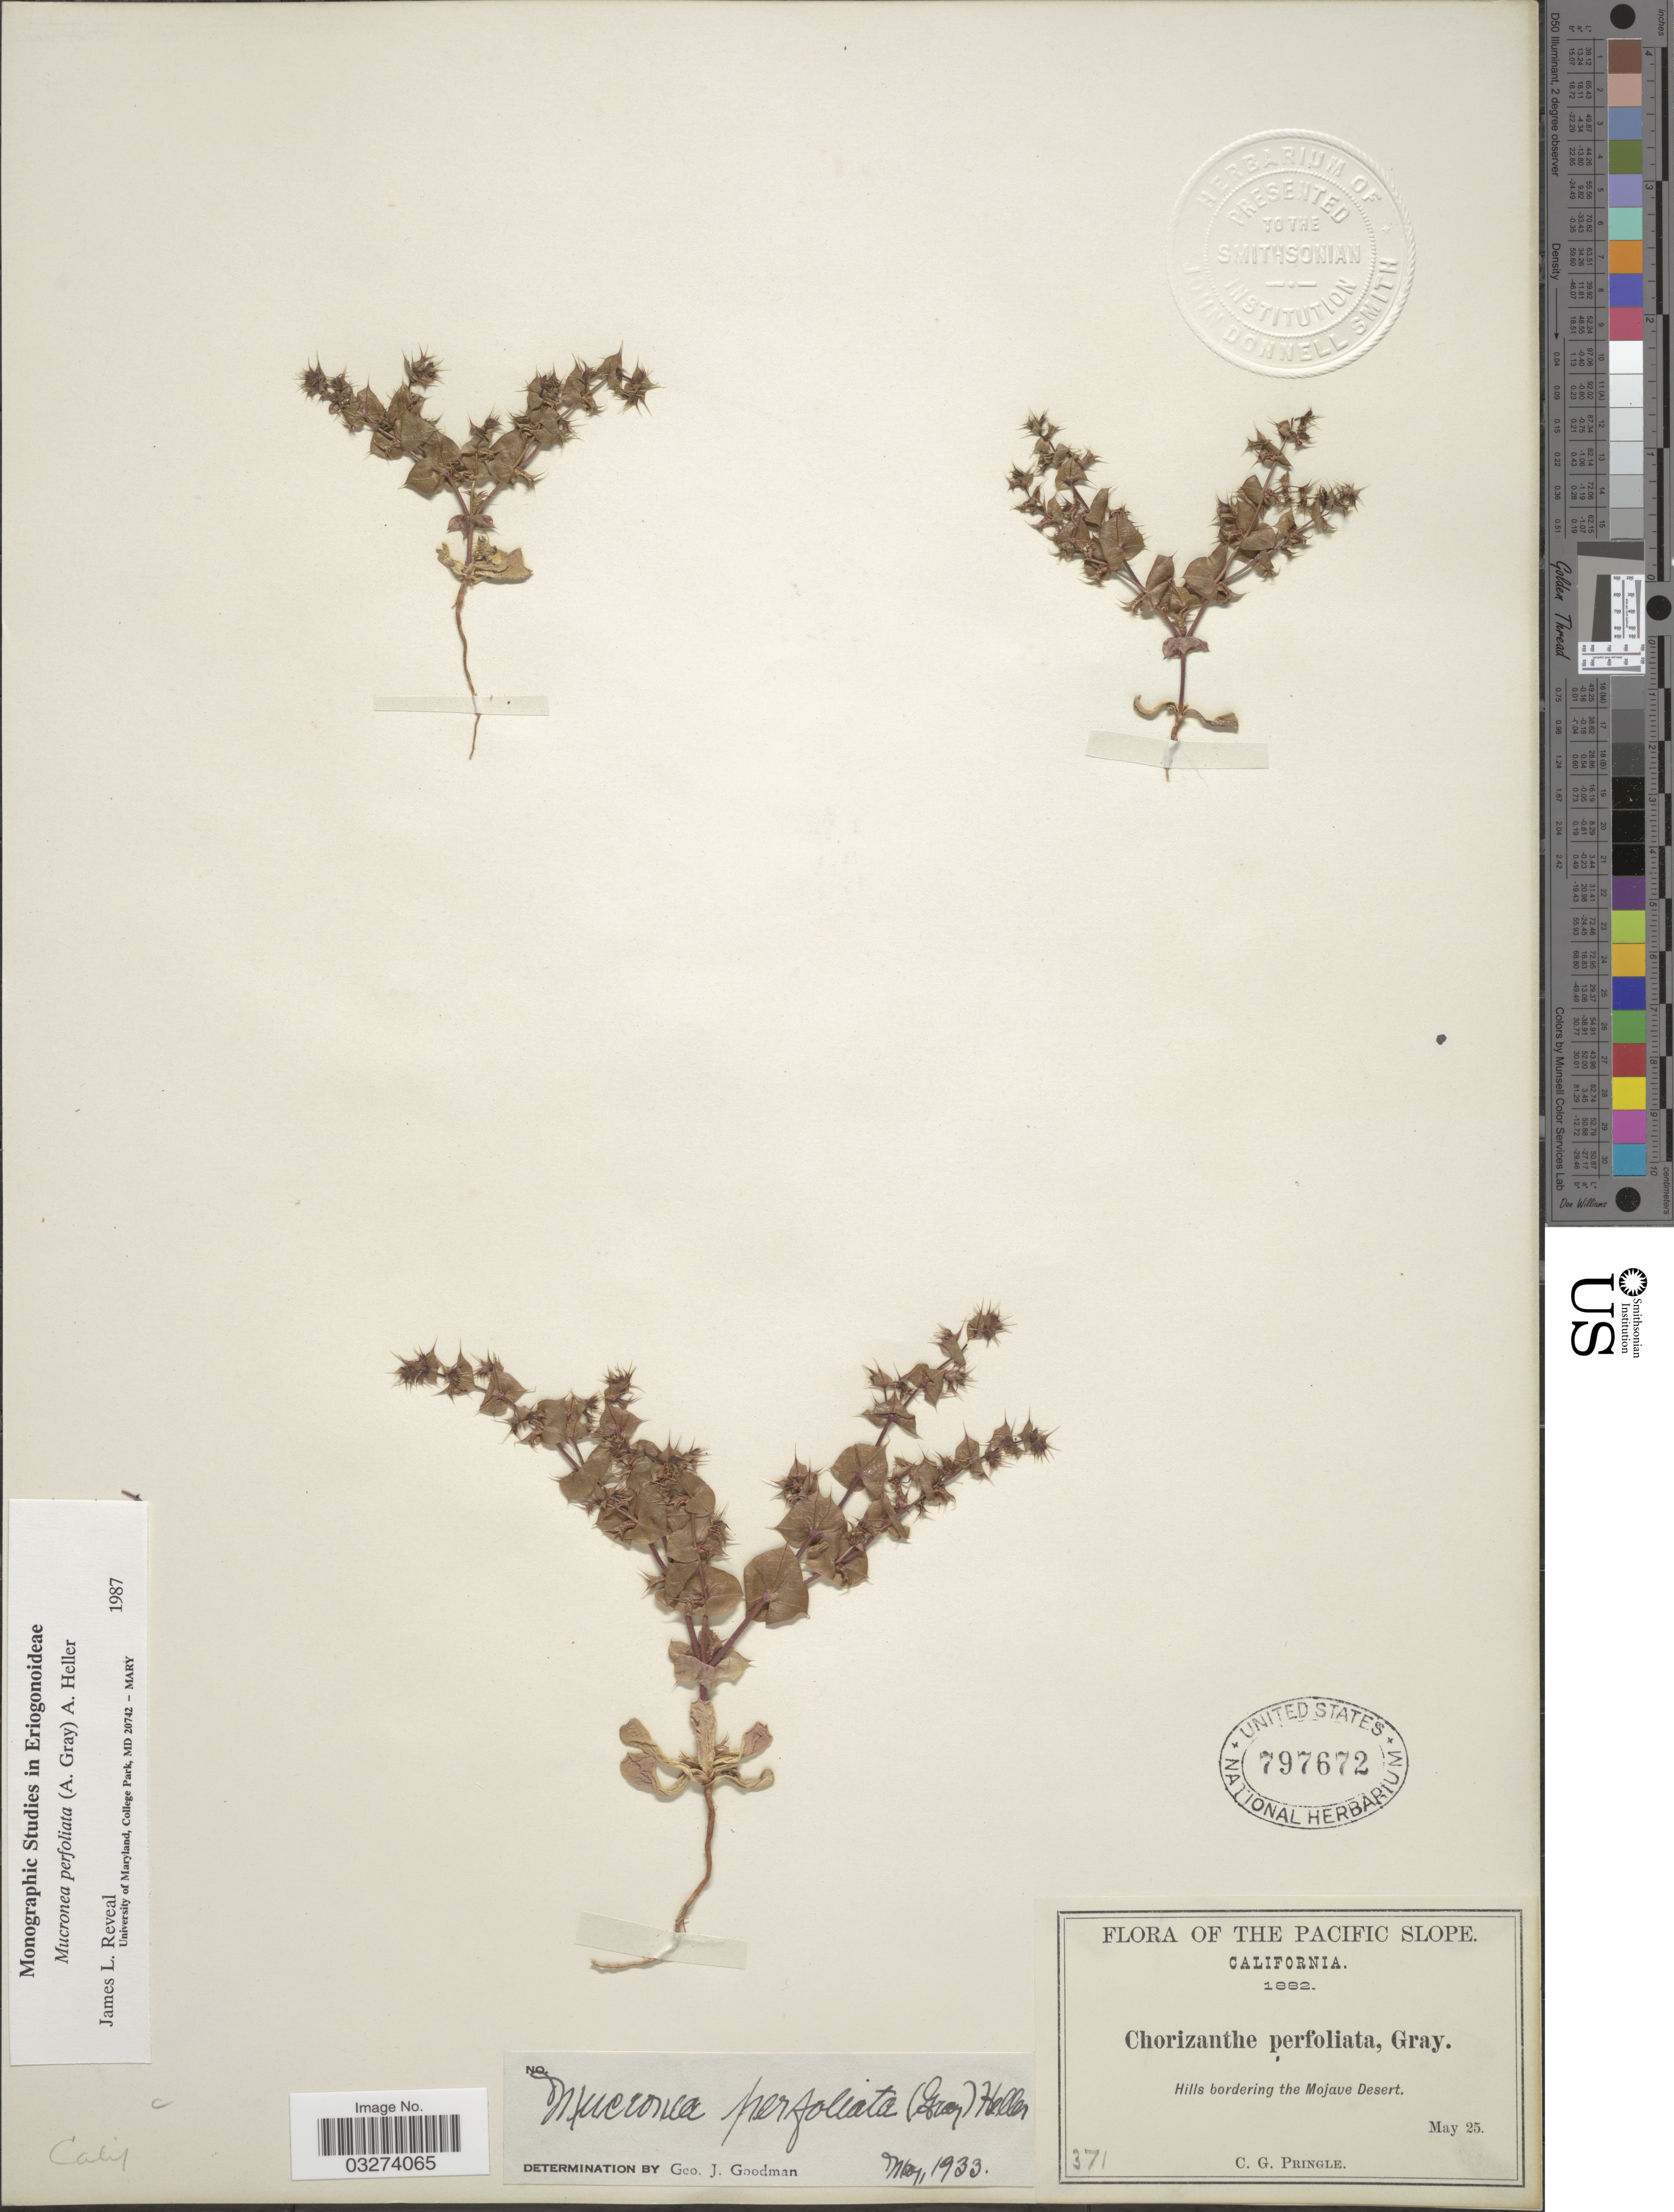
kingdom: Plantae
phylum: Tracheophyta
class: Magnoliopsida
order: Caryophyllales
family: Polygonaceae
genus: Mucronea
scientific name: Mucronea perfoliata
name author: (A. Gray) A. Heller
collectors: C. G. Pringle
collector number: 371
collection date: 1882-05-25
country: United States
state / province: California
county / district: San Bernardino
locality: The Pacific Slope. Hills bordering the Mojave Desert.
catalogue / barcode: US 797672